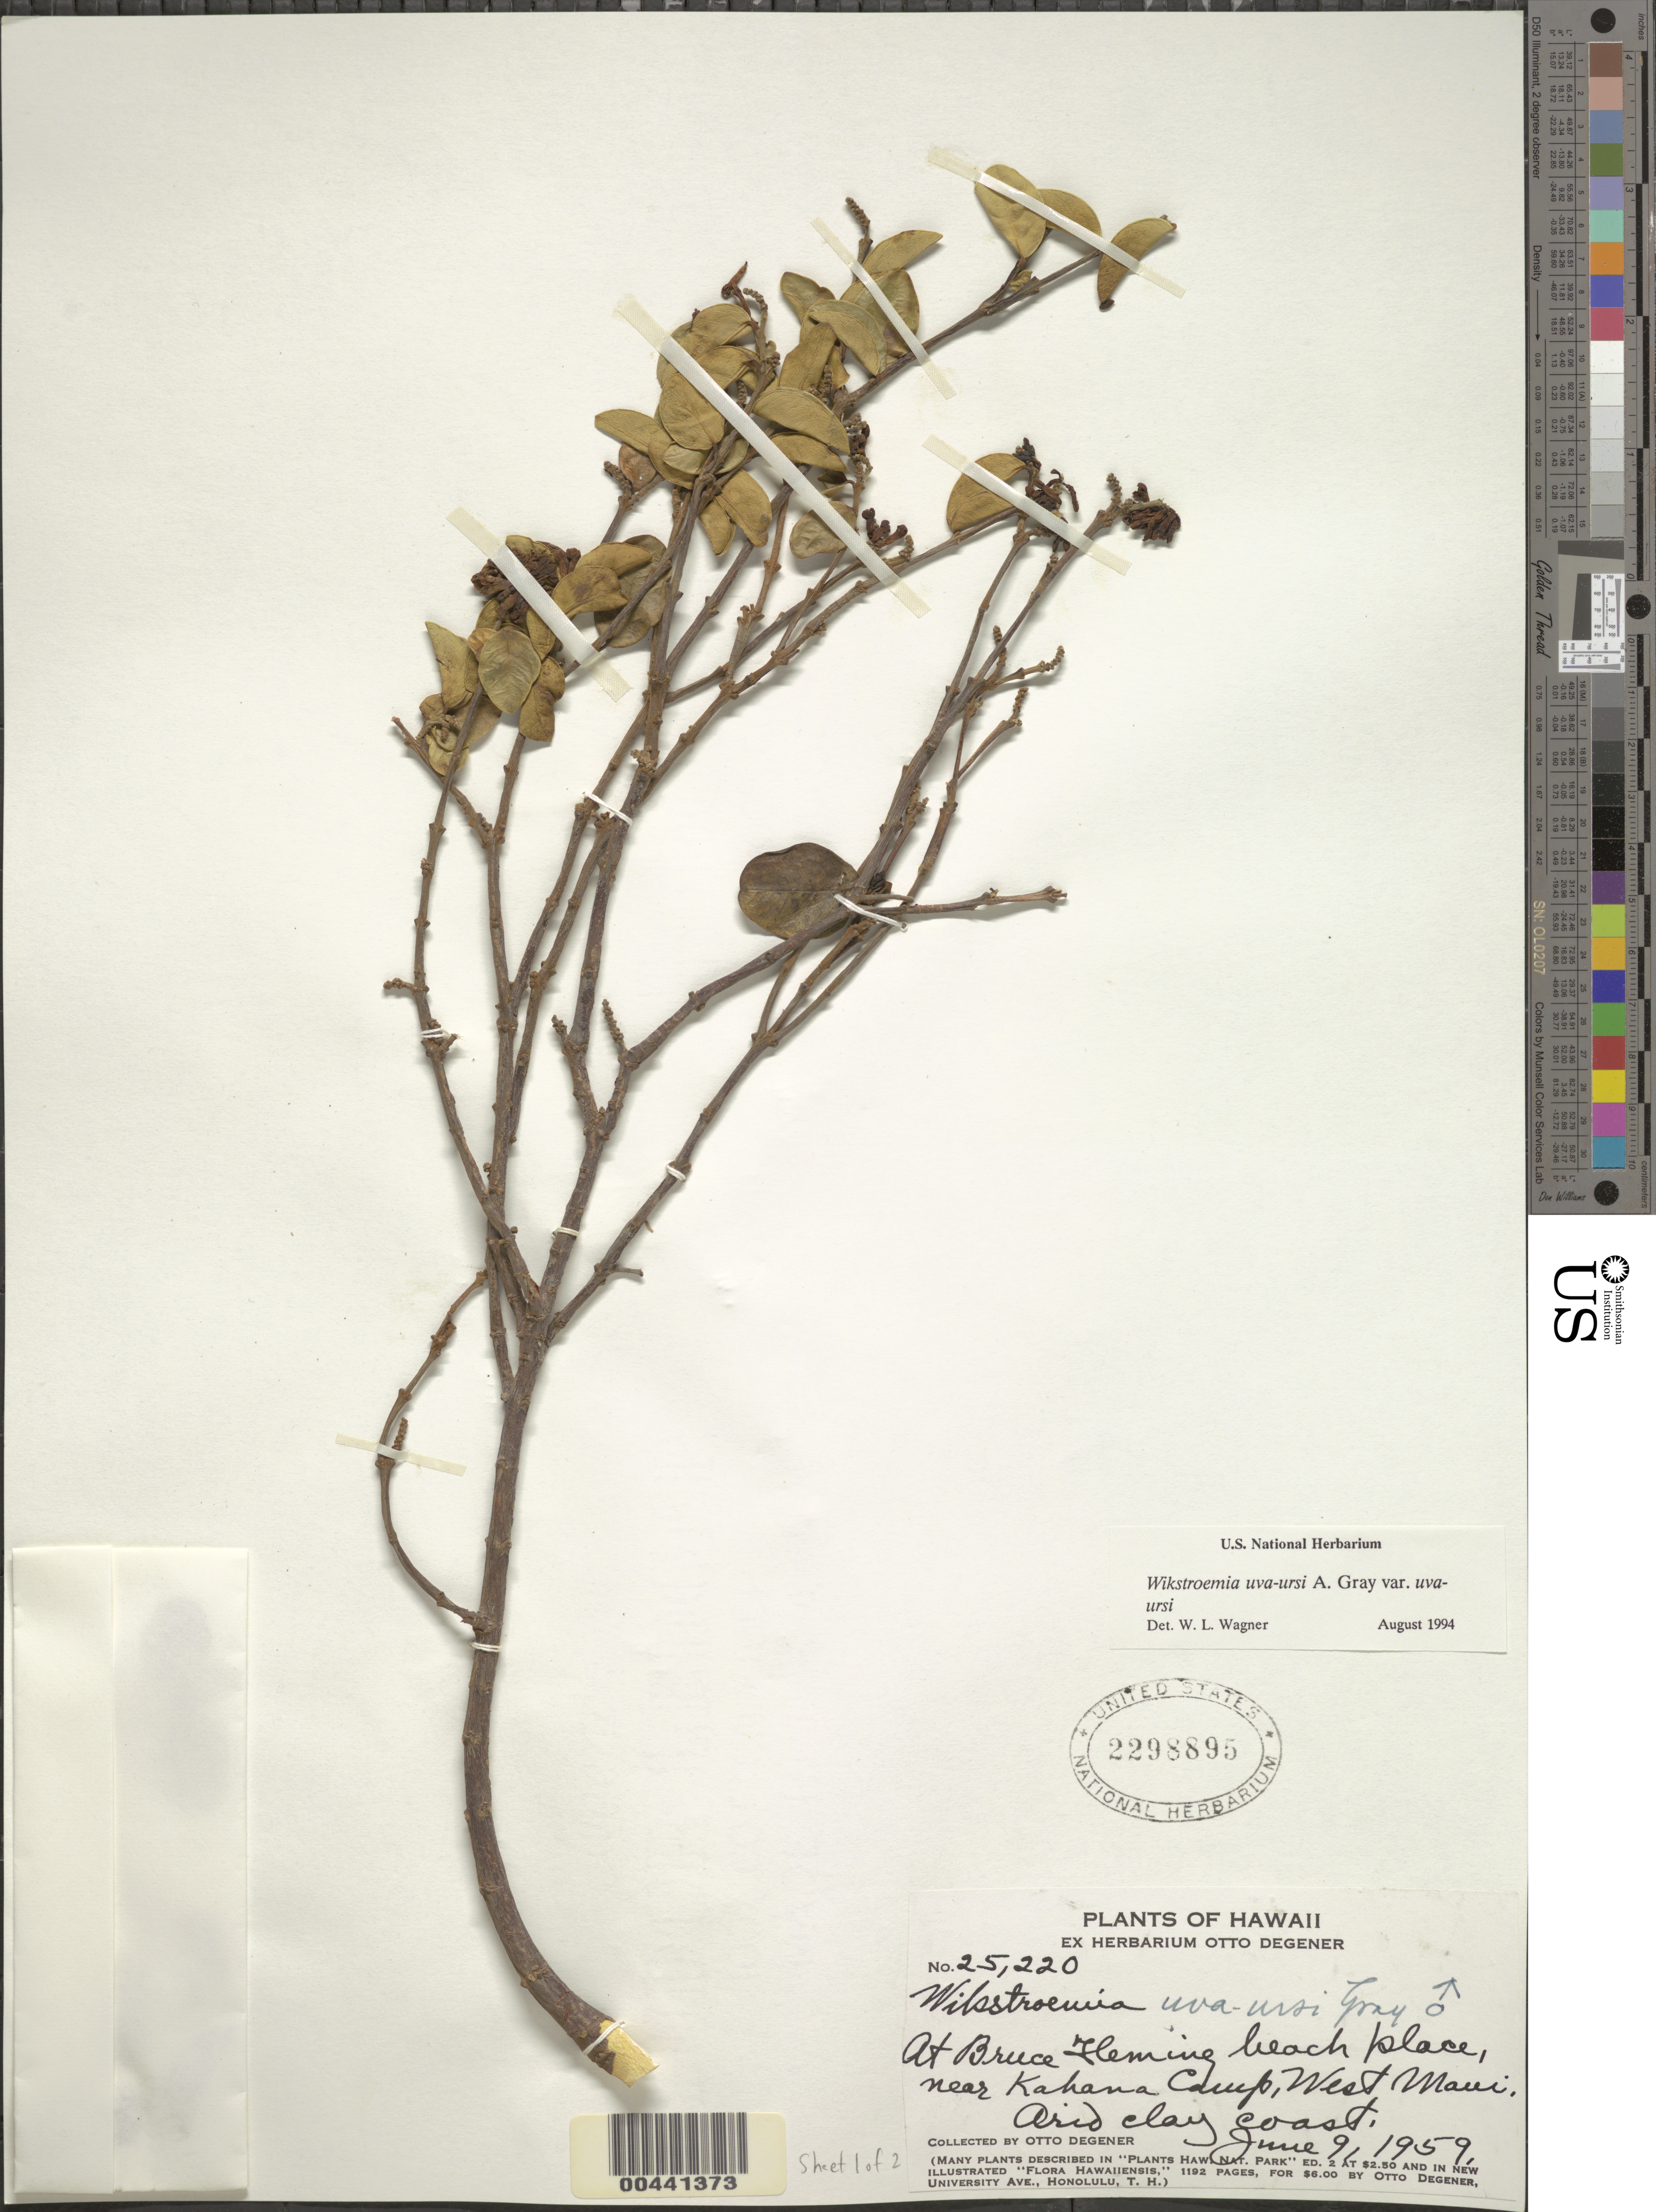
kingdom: Plantae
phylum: Tracheophyta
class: Magnoliopsida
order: Malvales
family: Thymelaeaceae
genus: Wikstroemia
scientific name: Wikstroemia uva-ursi var. uva-ursi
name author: A. Gray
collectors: O. Degener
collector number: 25220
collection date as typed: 9 Jun 1959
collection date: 1959-06-09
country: United States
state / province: Hawaii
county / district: Maui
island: Maui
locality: At Bruce Fleming beach place, near Kahana Camp, W Maui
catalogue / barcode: US 2298895